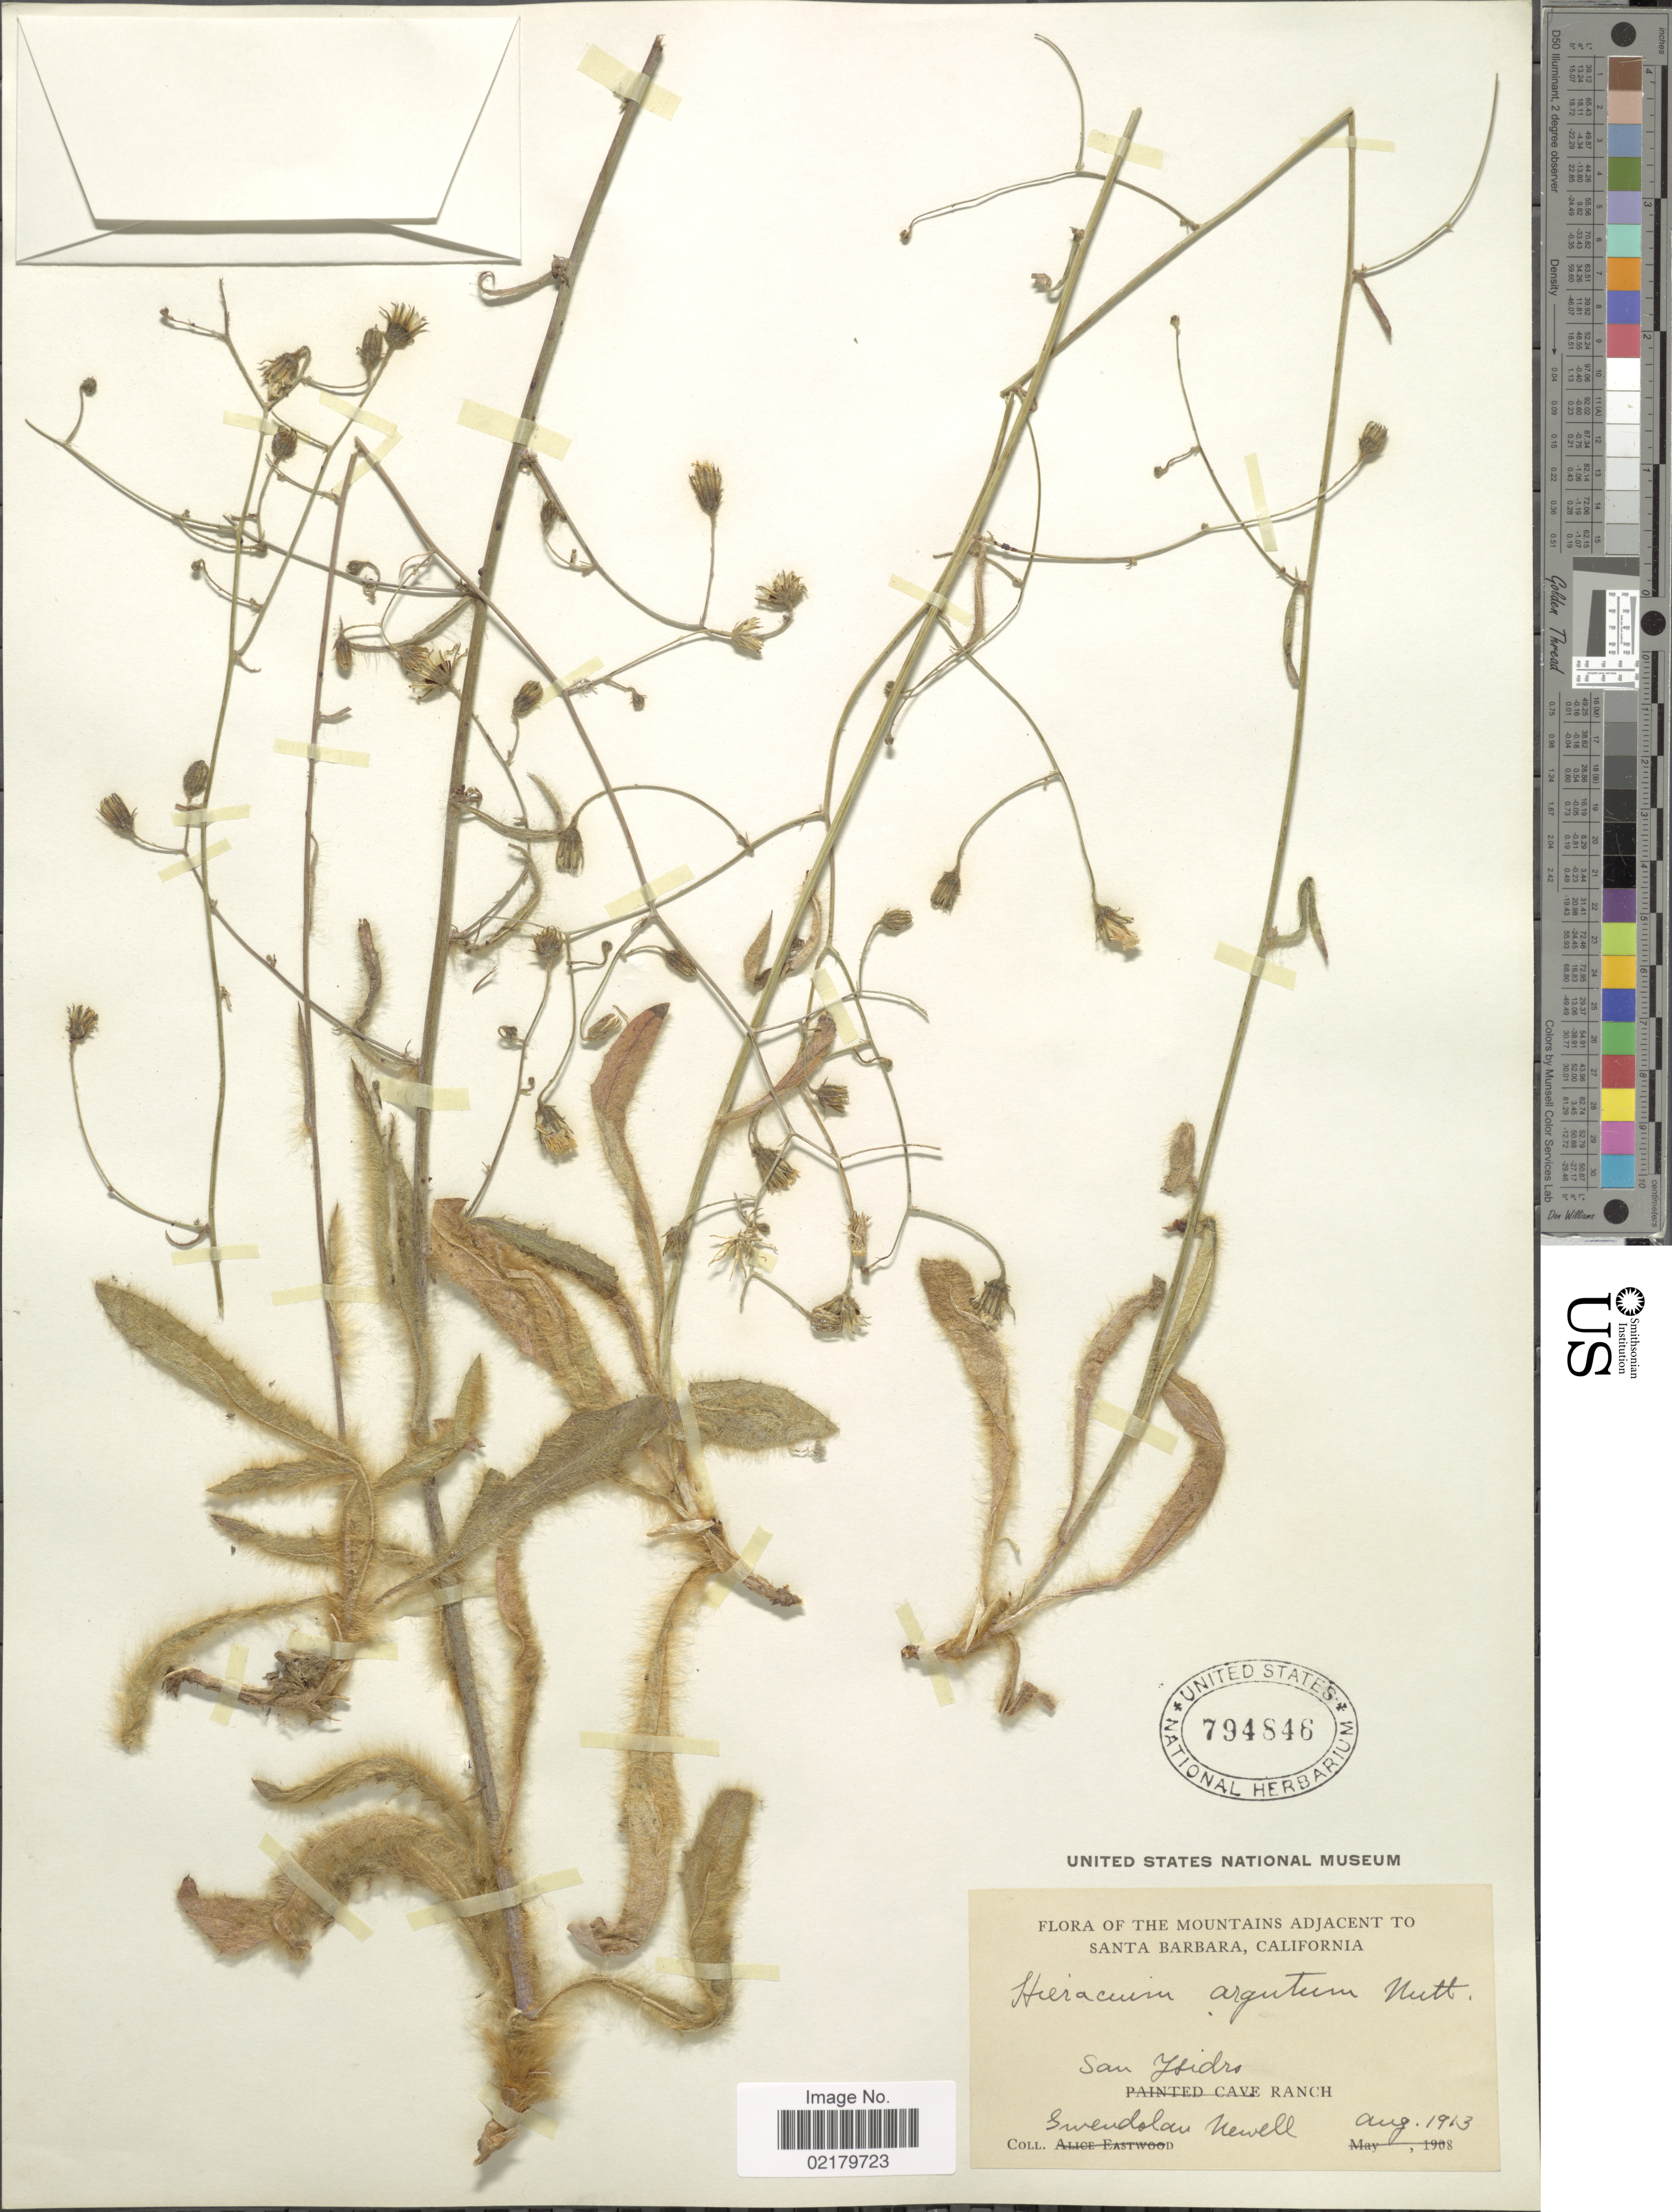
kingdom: Plantae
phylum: Tracheophyta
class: Magnoliopsida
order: Asterales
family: Asteraceae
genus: Hieracium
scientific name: Hieracium argutum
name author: Nutt.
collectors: G. Newell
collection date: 1913-08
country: United States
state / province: California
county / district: Santa Barbara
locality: The Mountains Adjacent to Santa Barbara, San Isidro Ranch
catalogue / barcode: US 794846